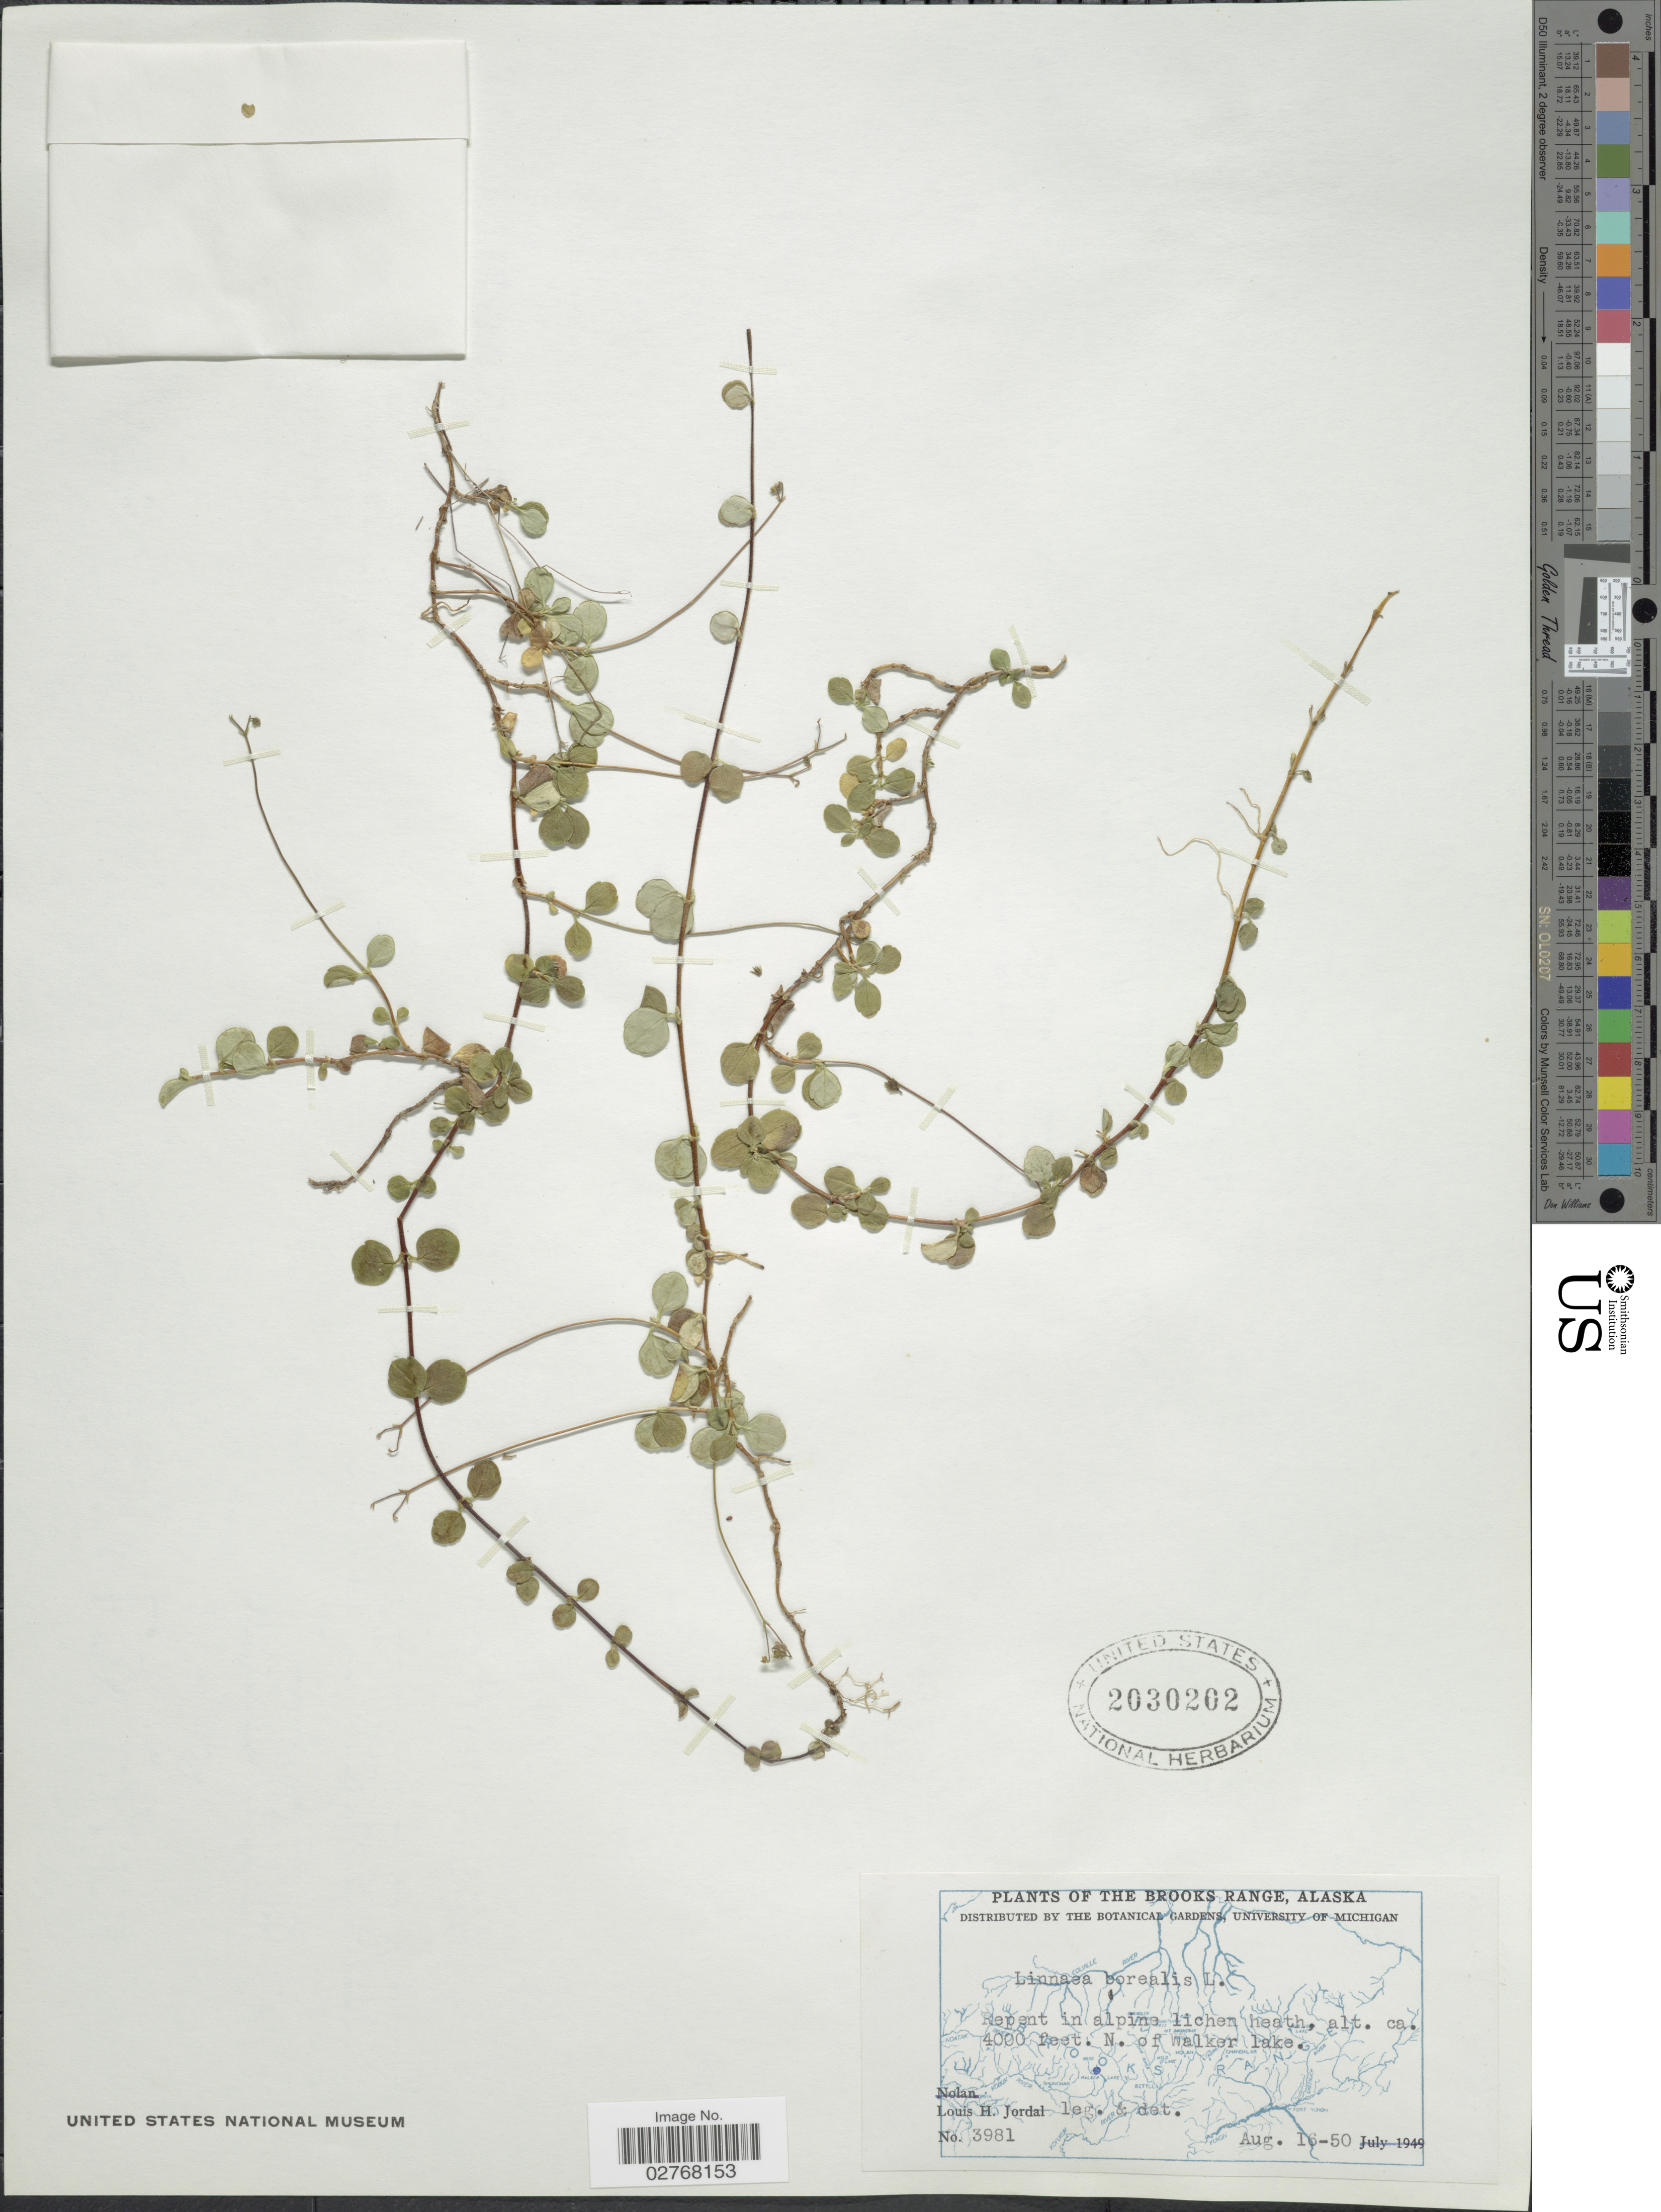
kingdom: Plantae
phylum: Tracheophyta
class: Magnoliopsida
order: Dipsacales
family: Caprifoliaceae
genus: Linnaea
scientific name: Linnaea borealis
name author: L.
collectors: L. Jordal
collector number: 3981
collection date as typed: Transcribed d/m/y: 16/8/50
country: United States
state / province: Alaska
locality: The Brooks Range, N. of Walker Lake.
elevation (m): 1219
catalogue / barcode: US 2030202